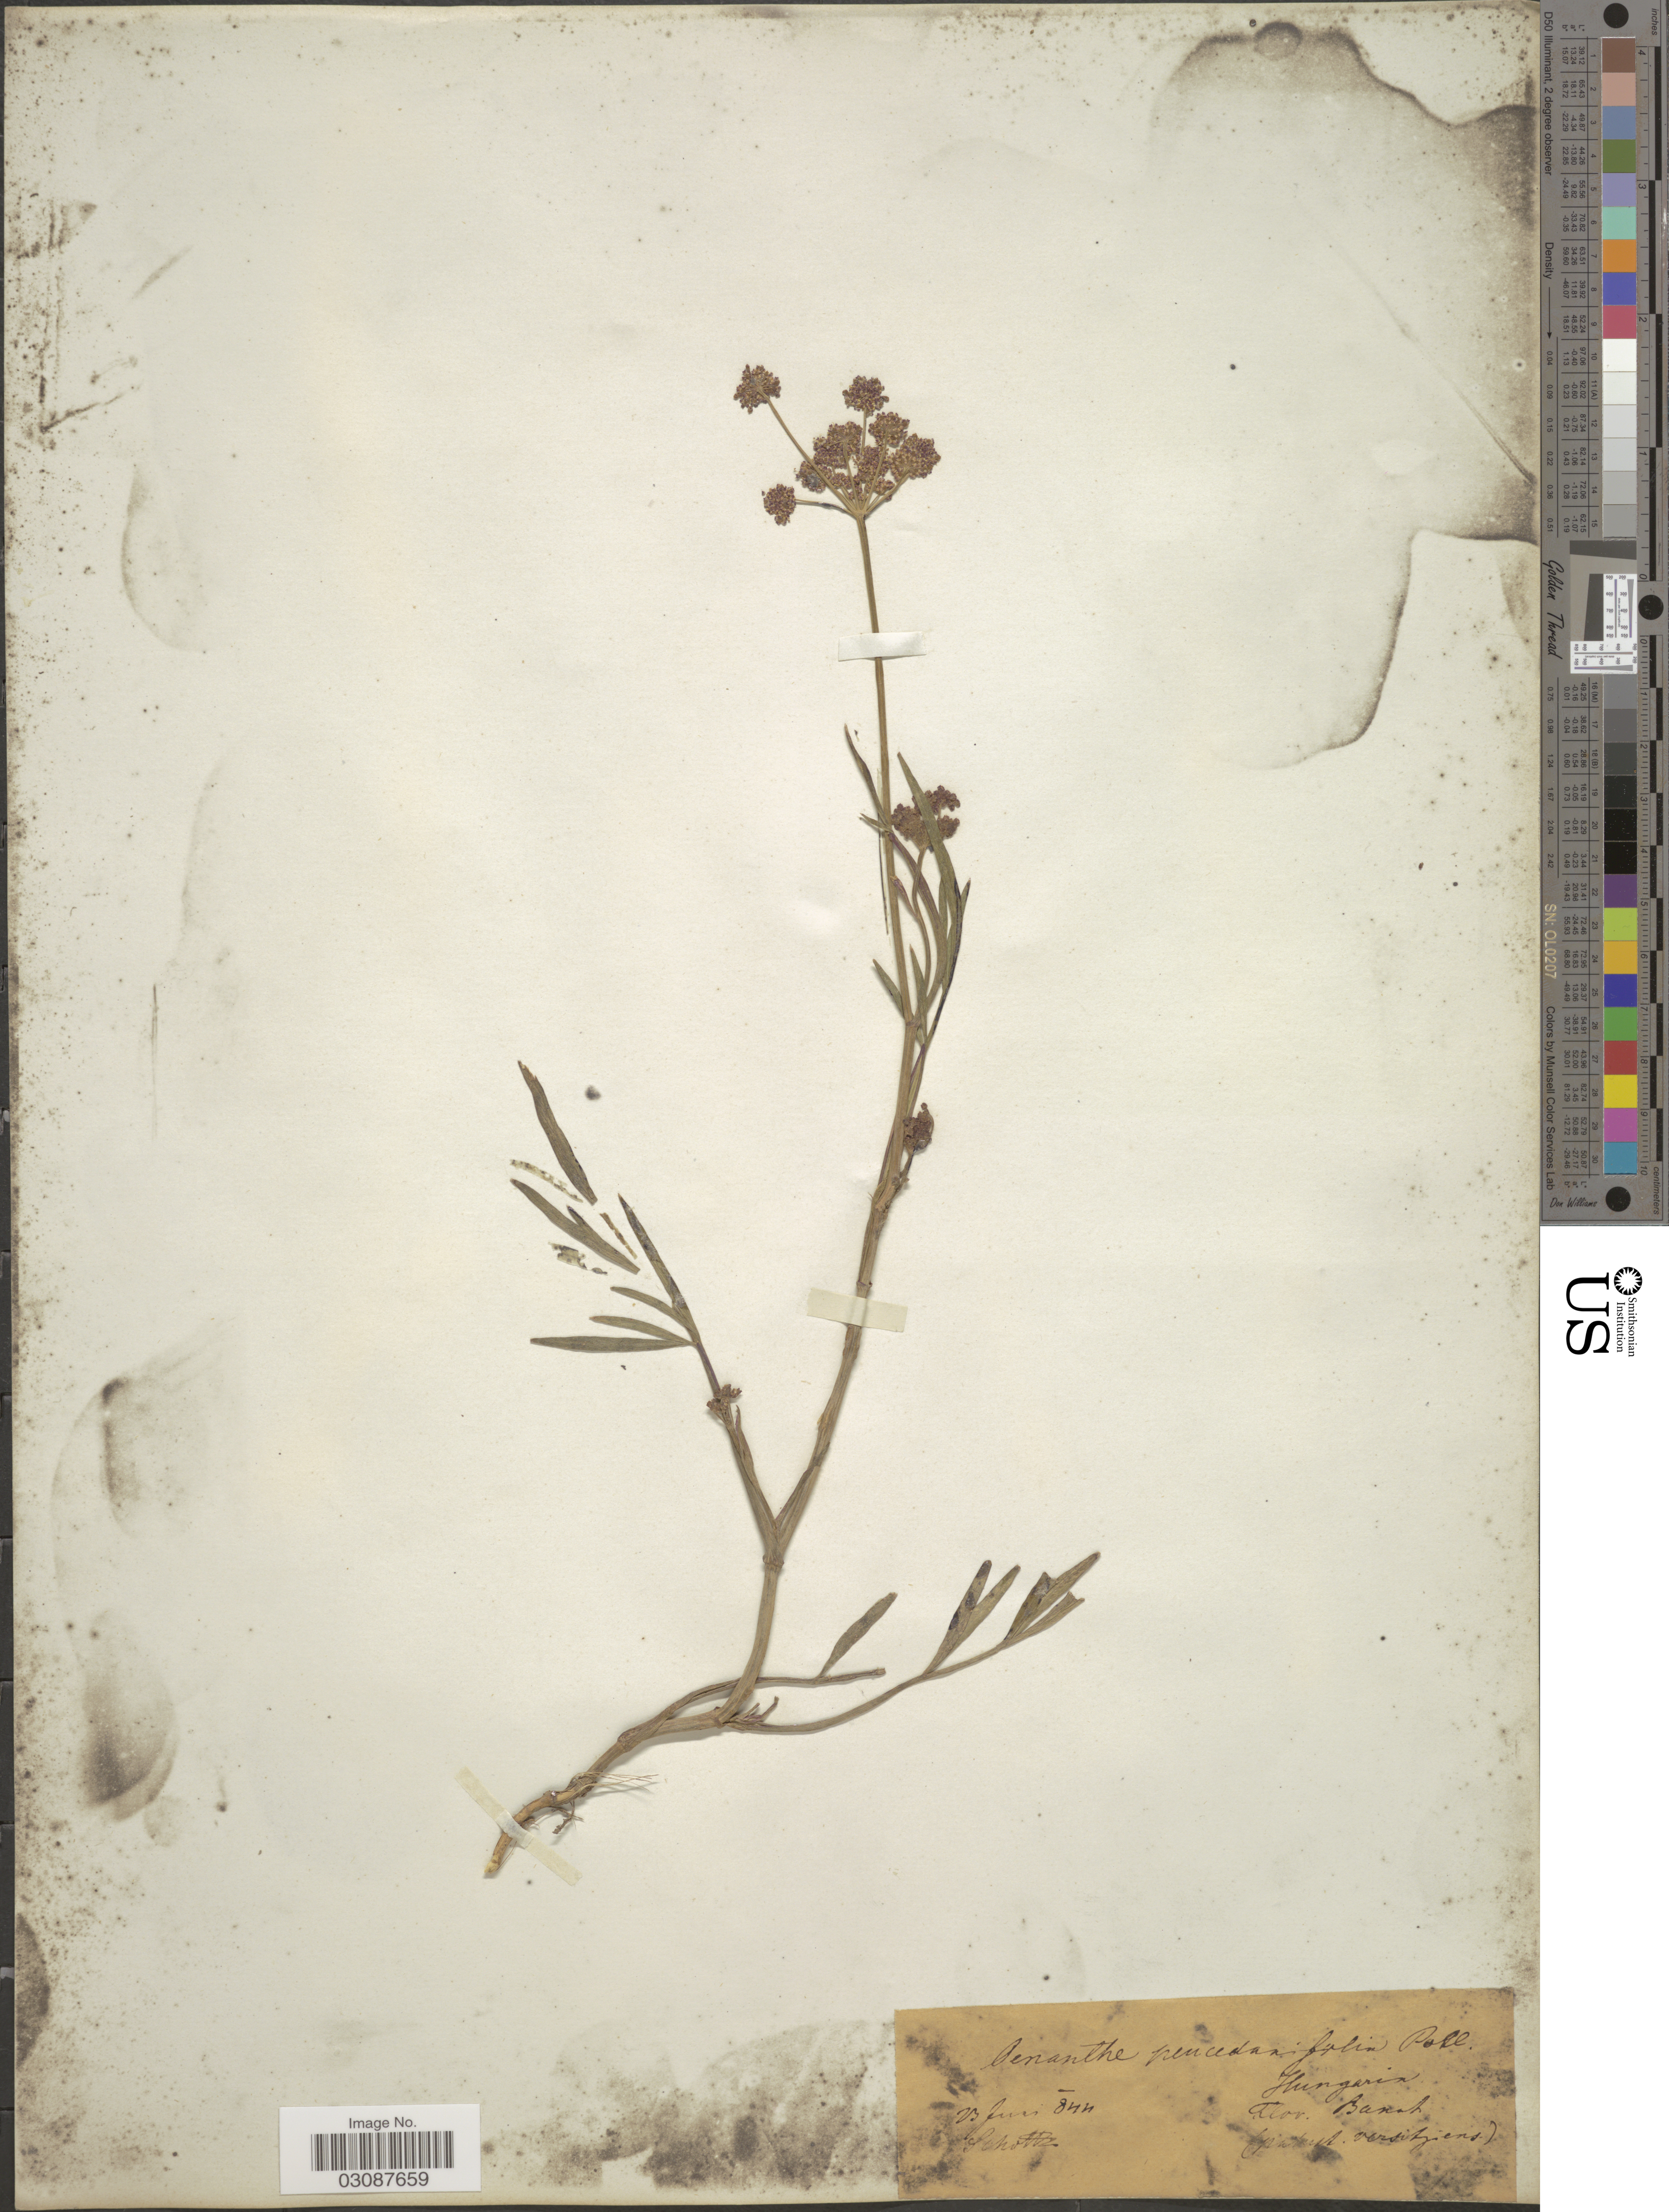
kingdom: Plantae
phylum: Tracheophyta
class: Magnoliopsida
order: Apiales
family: Apiaceae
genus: Oenanthe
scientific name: Oenanthe peucedanifolia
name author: Pollich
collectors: -. Schottz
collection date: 1844-06-23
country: Hungary